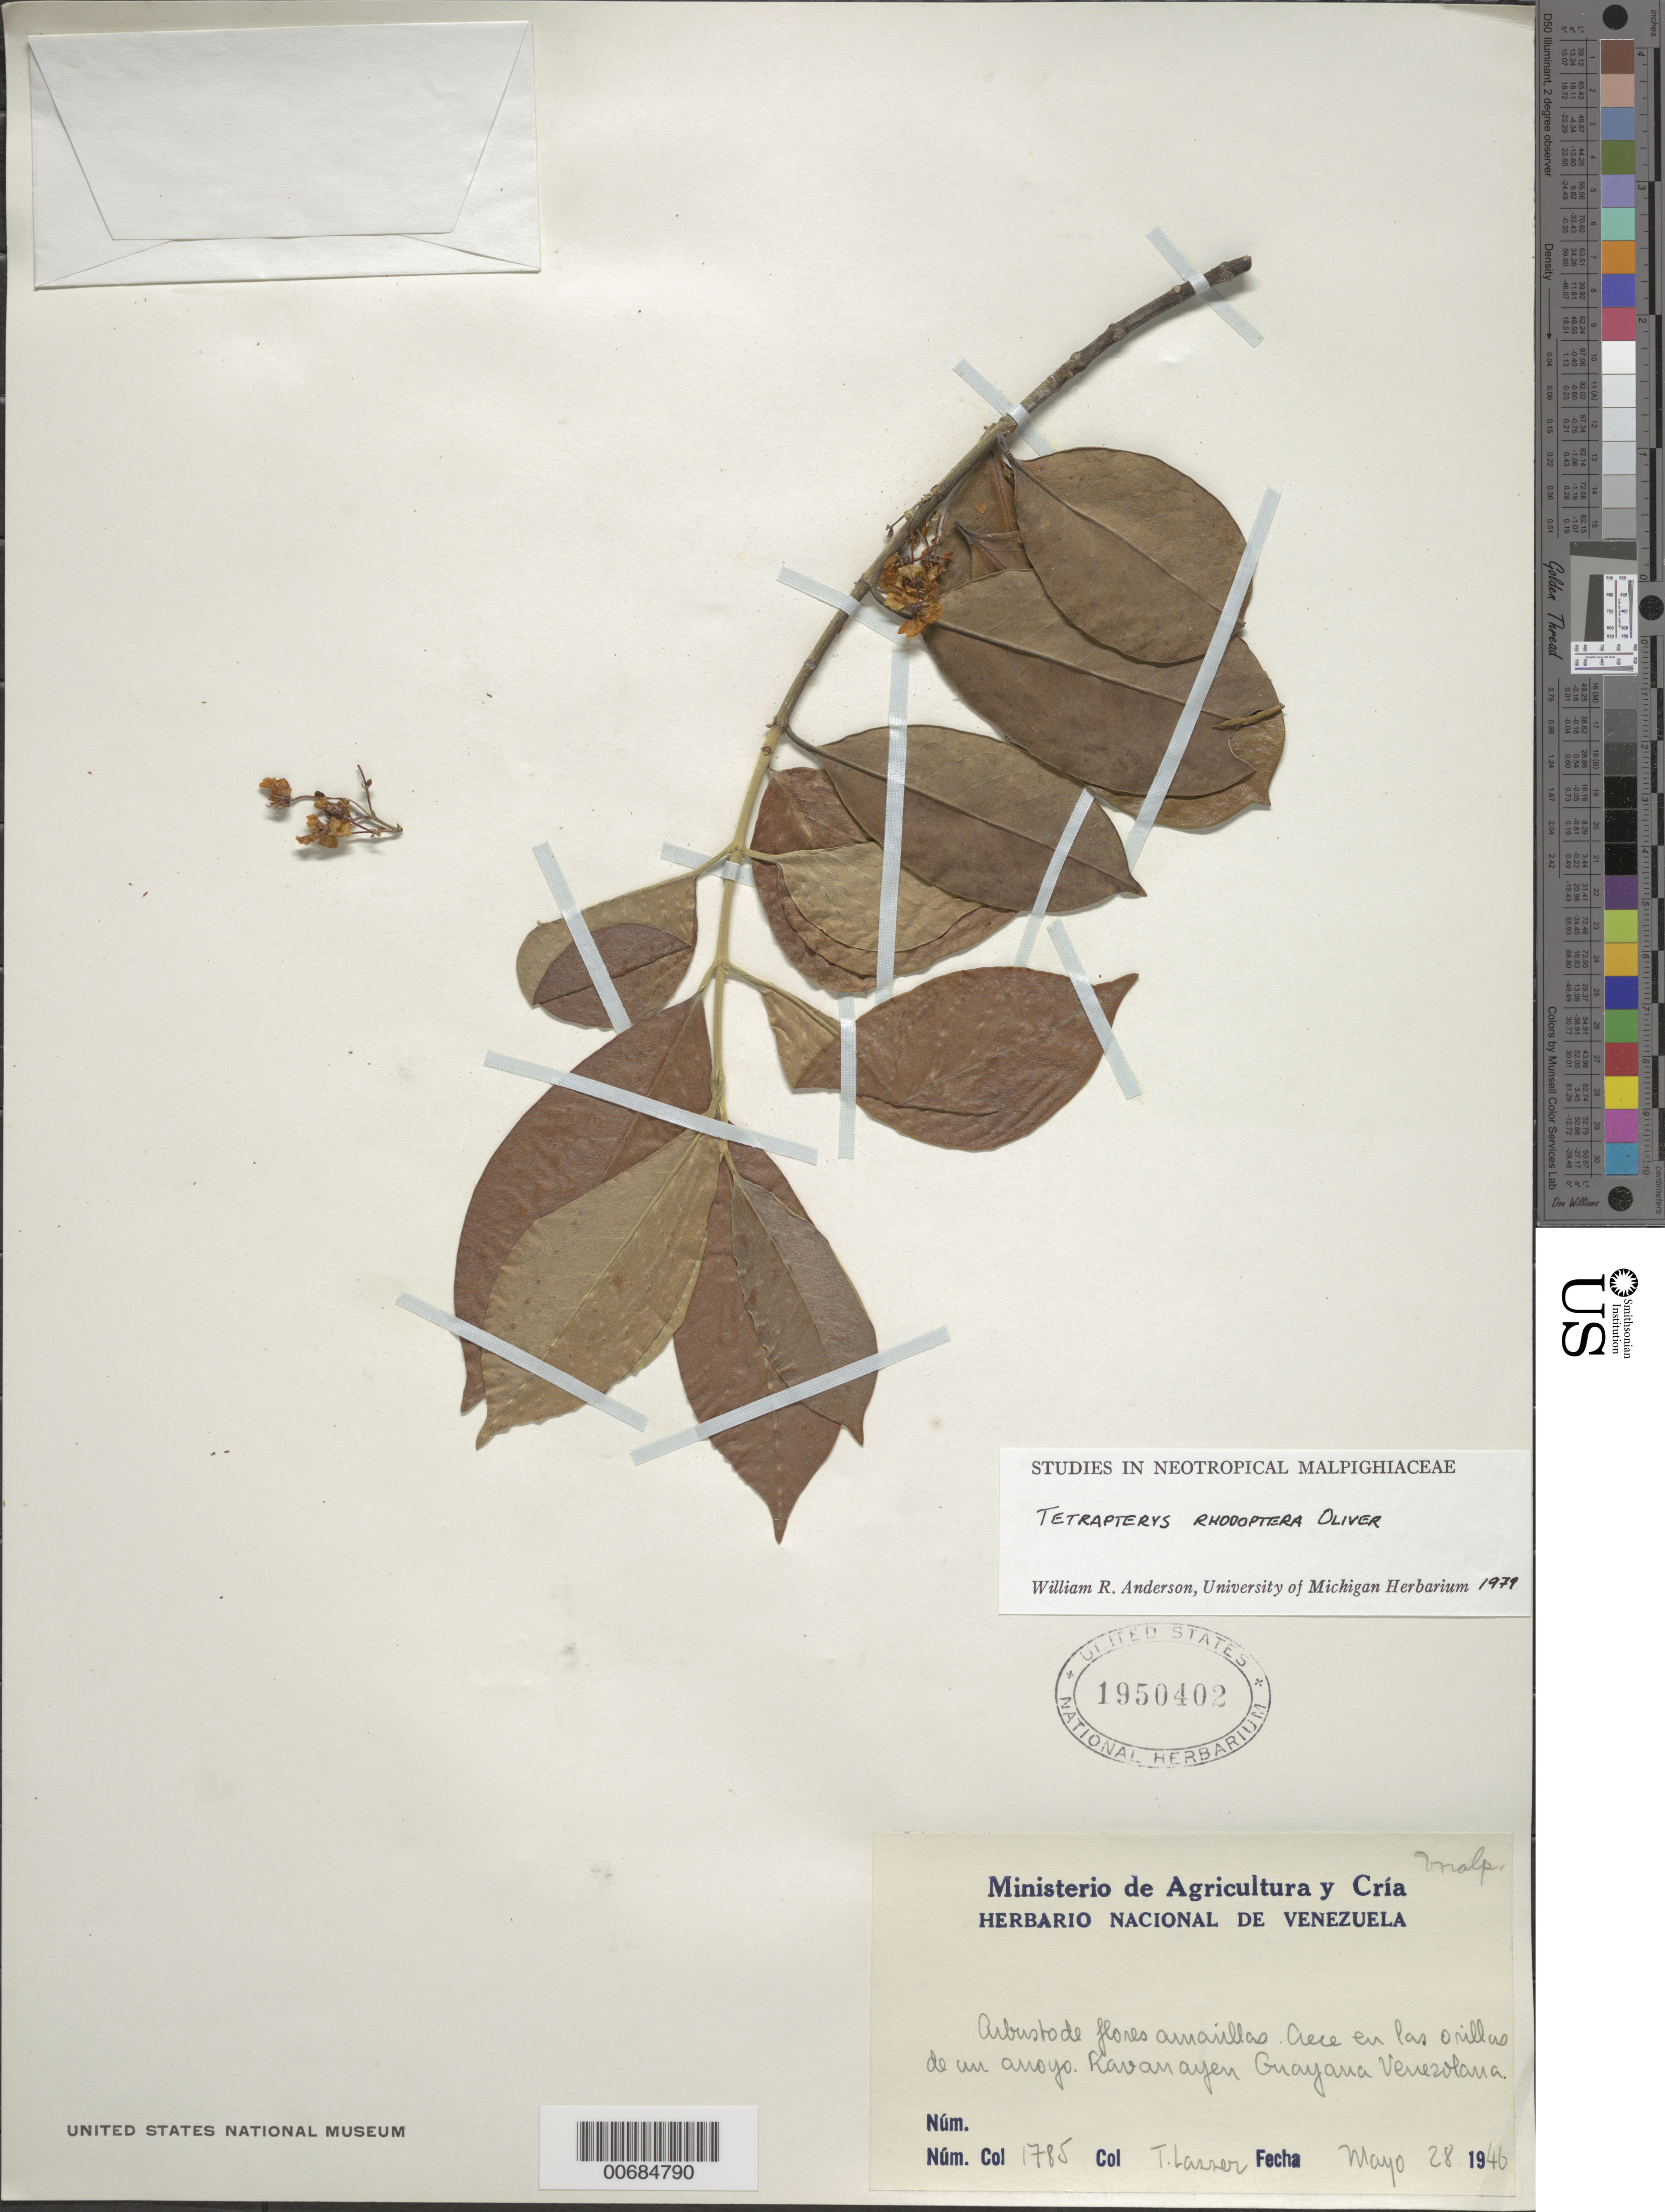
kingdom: Plantae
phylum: Tracheophyta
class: Magnoliopsida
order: Malpighiales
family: Malpighiaceae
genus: Glicophyllum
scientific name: Glicophyllum rhodopteron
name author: (Oliv.) R.F. Almeida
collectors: T. Lasser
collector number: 1785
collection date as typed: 28-May-46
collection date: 1946-05-28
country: Venezuela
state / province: Bolívar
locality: Kavanayén, Guayana Venezolana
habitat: Orillas de un arroyo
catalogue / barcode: US 1950402